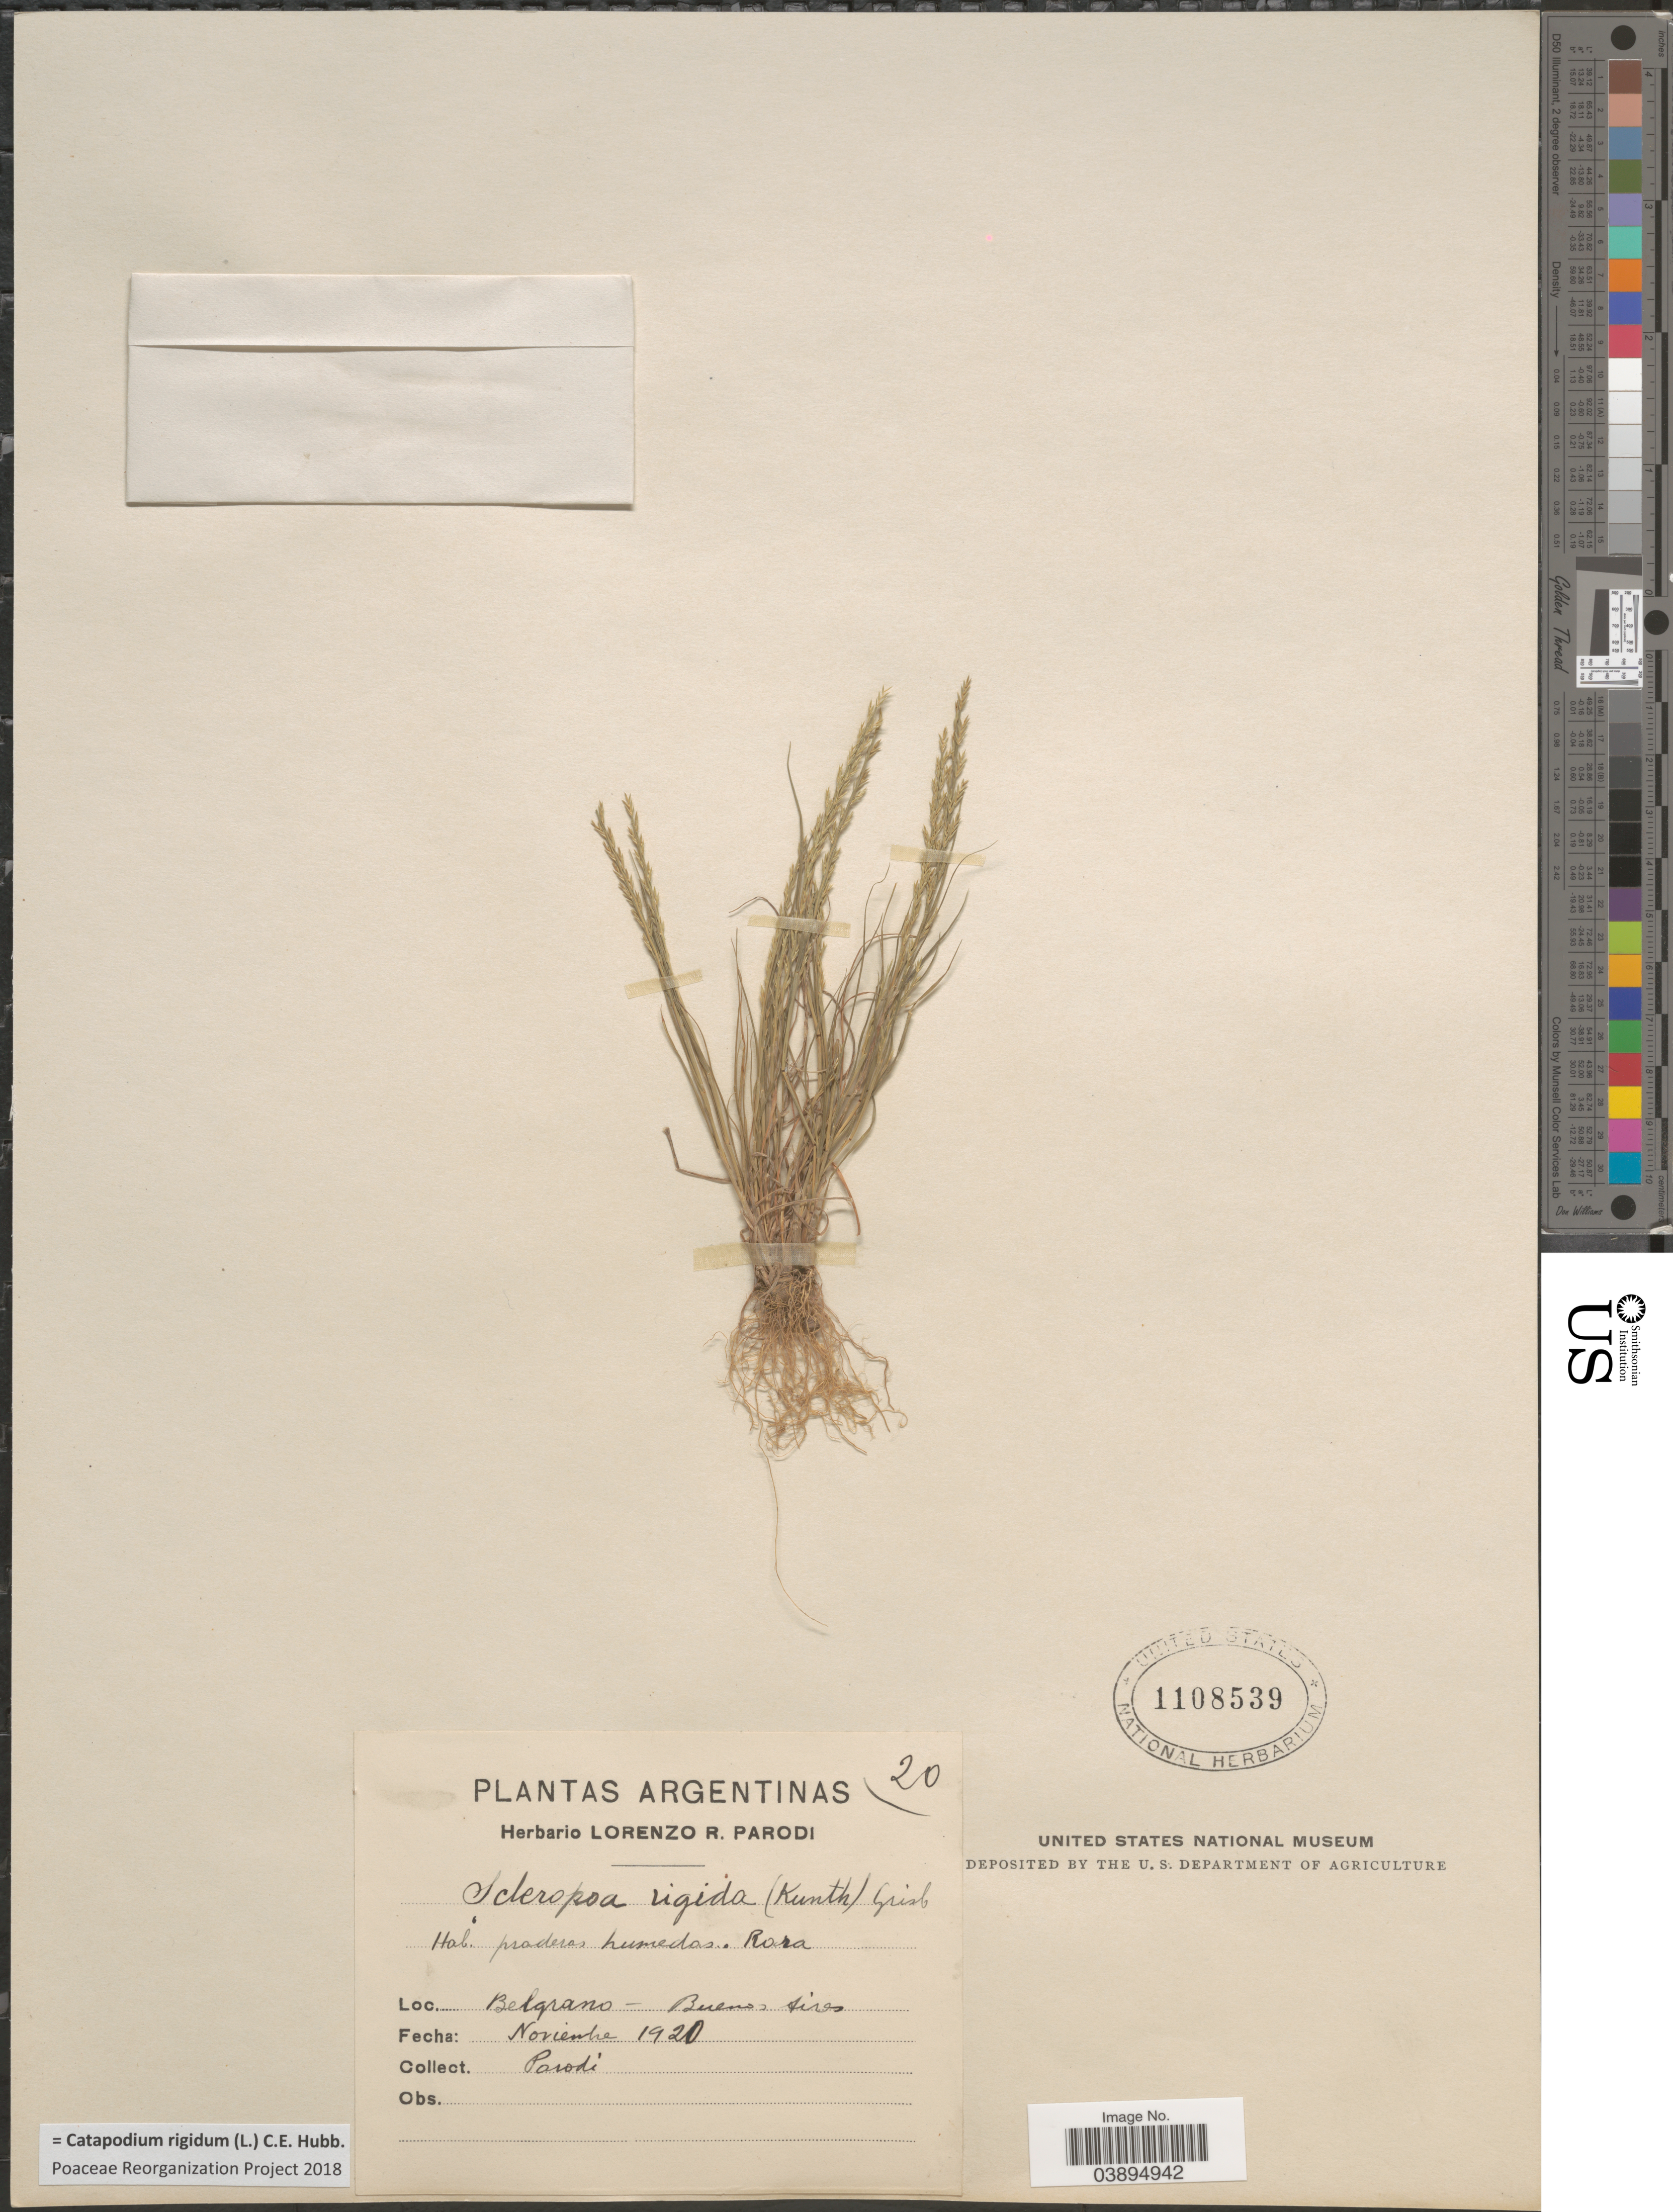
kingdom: Plantae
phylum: Tracheophyta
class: Liliopsida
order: Poales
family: Poaceae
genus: Catapodium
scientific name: Catapodium rigidum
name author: (L.) C.E. Hubb.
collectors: L. R. Parodi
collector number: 20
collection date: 1920-11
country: Argentina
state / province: Buenos Aires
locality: Belgrano.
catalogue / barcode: US 1108539